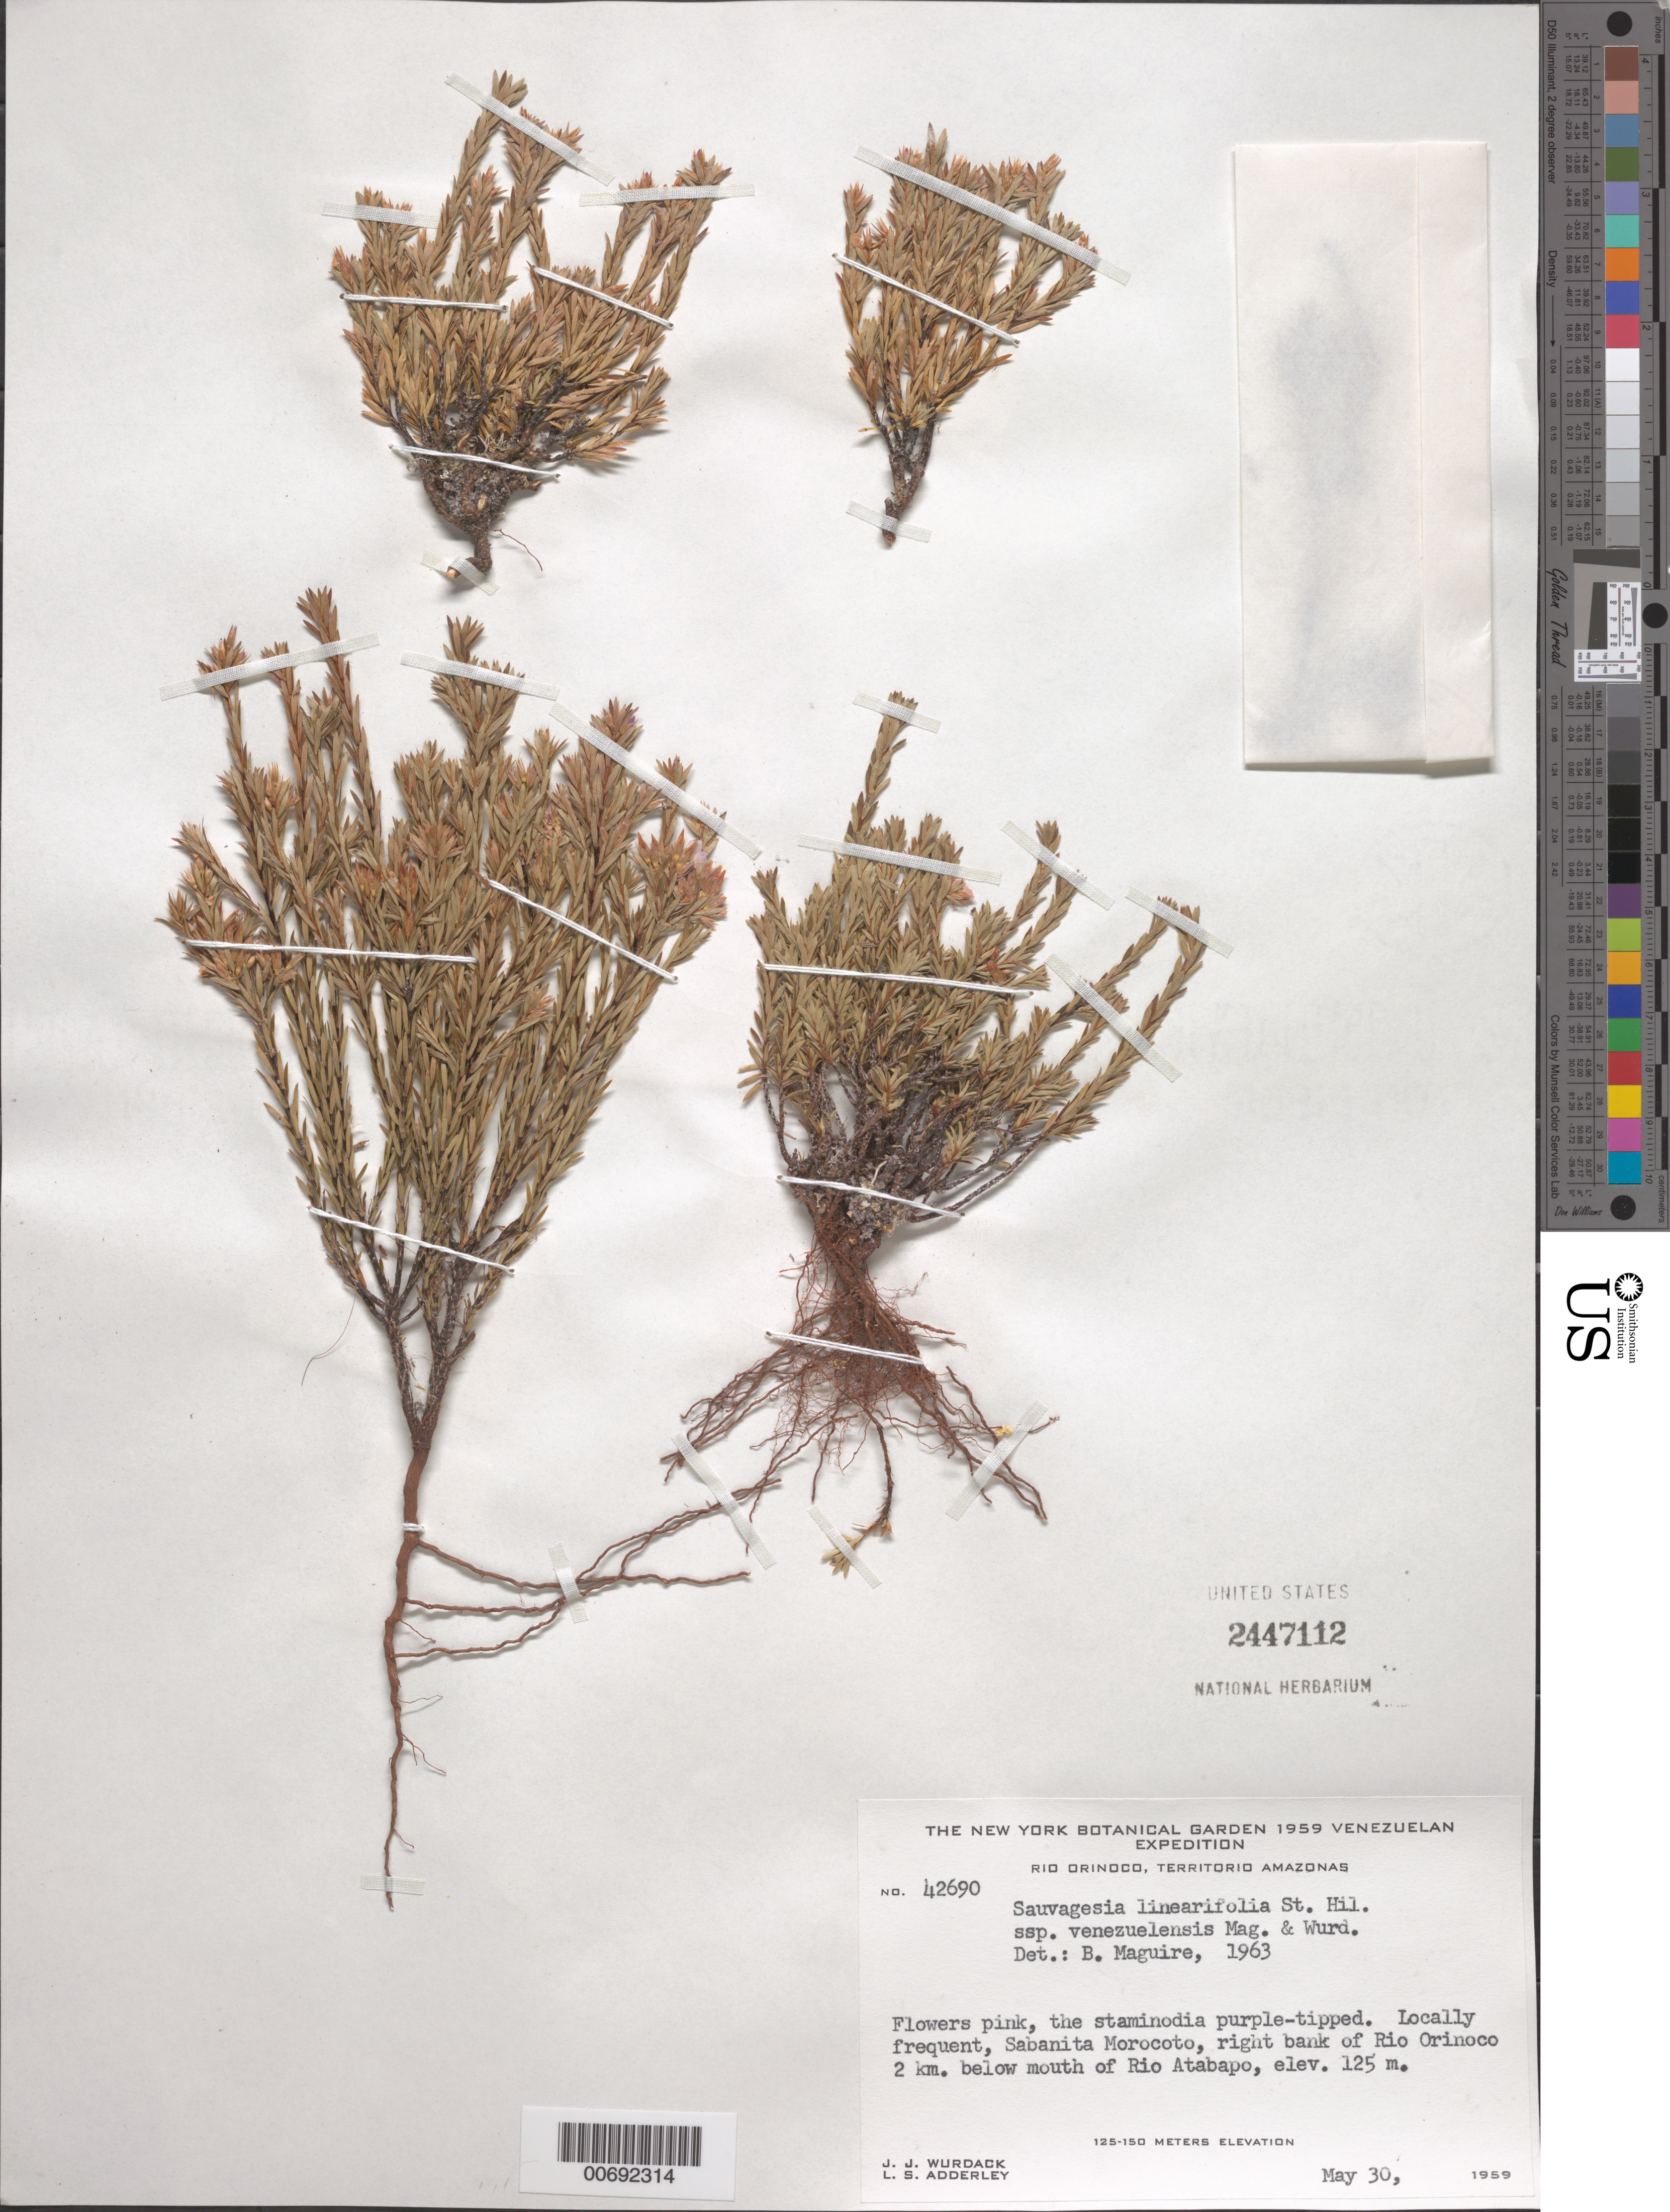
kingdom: Plantae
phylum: Tracheophyta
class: Magnoliopsida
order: Malpighiales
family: Ochnaceae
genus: Sauvagesia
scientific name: Sauvagesia linearifolia subsp. venezuelensis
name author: Maguire & Wurdack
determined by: Maguire, Bassett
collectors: J. J. Wurdack & L. S. Adderley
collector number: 42690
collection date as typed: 30-May-59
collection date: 1959-05-30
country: Venezuela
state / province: Amazonas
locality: Río Orinoco, right bank; Sabanita Morocoto, 2 km below mouth of Río Atabapo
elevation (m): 125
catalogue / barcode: US 2447112